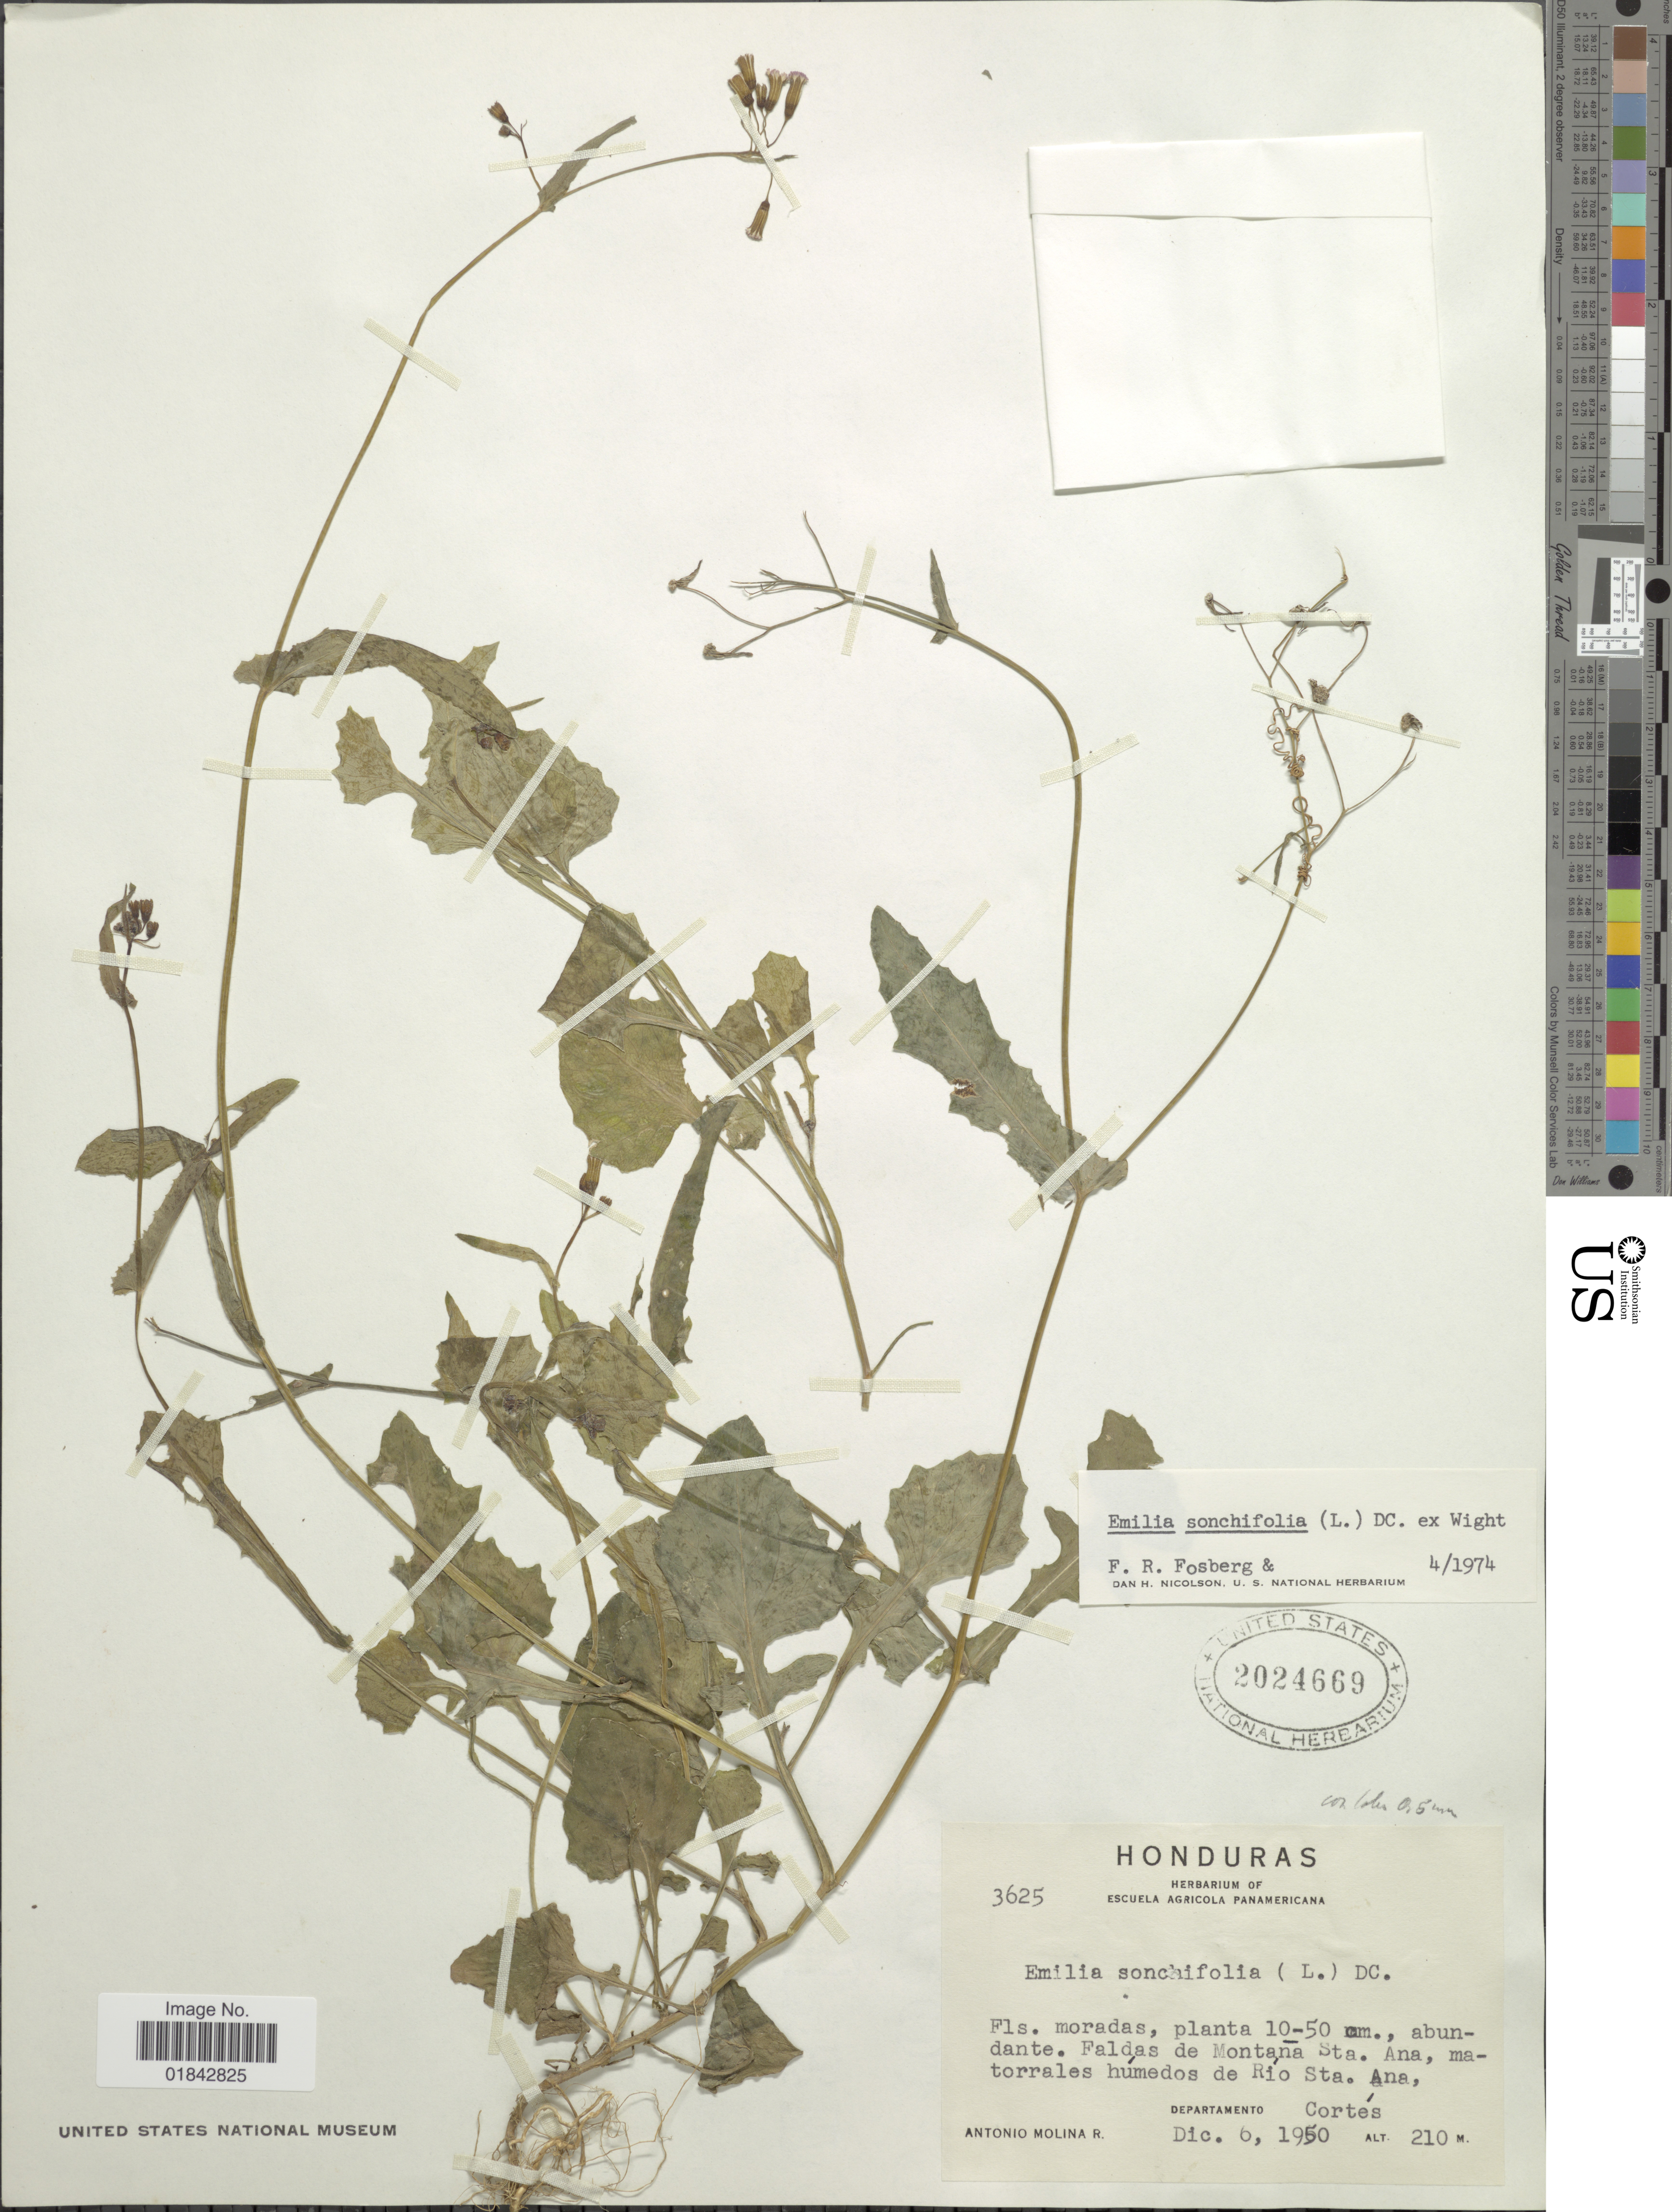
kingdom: Plantae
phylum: Tracheophyta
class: Magnoliopsida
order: Asterales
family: Asteraceae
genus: Emilia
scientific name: Emilia sonchifolia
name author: (L.) DC.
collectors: A. Molina R.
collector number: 3625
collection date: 1950-12-06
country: Honduras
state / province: Cortés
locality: Faldas de Montana Sta. Ana, matorarales húmedos de Río Sta. Ana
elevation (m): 210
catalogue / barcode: US 2024669